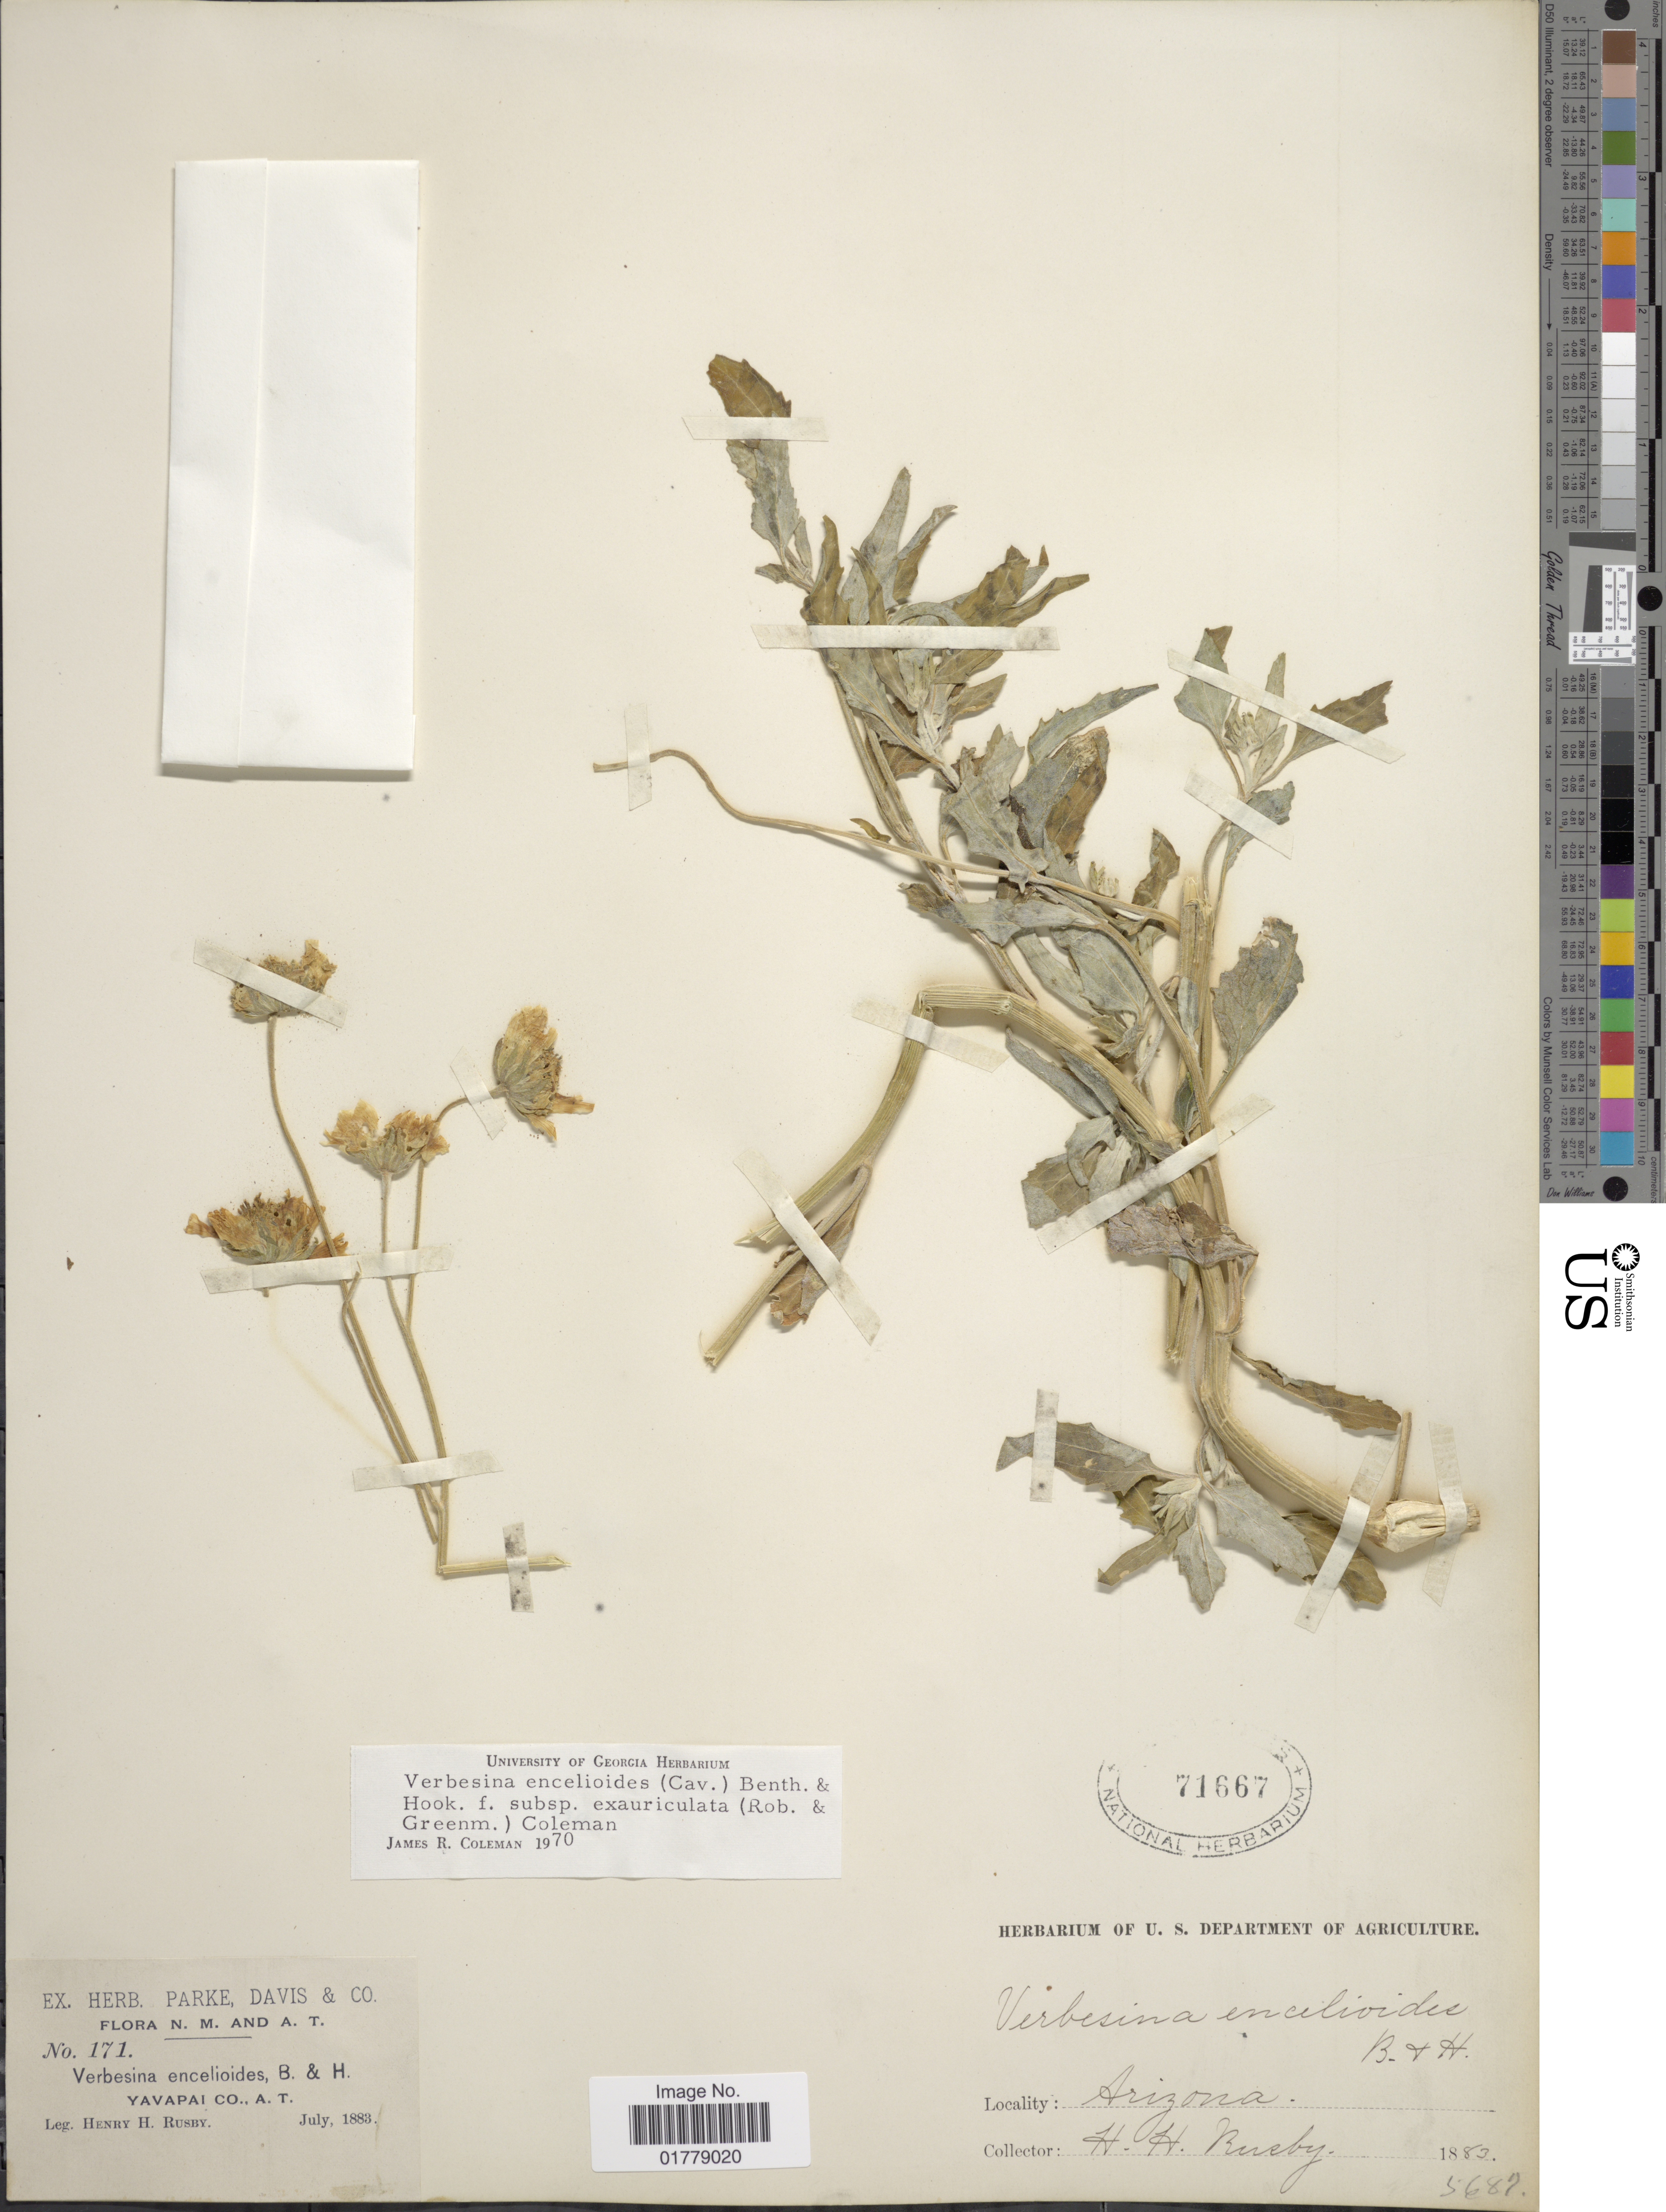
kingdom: Plantae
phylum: Tracheophyta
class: Magnoliopsida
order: Asterales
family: Asteraceae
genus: Verbesina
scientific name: Verbesina encelioides var. cana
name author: (B.L. Rob.) Greenm.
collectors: H. H. Rusby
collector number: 171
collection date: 1883-07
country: United States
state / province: Arizona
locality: N.M. and A.T. Yavapai Co., A.T.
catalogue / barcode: US 71667